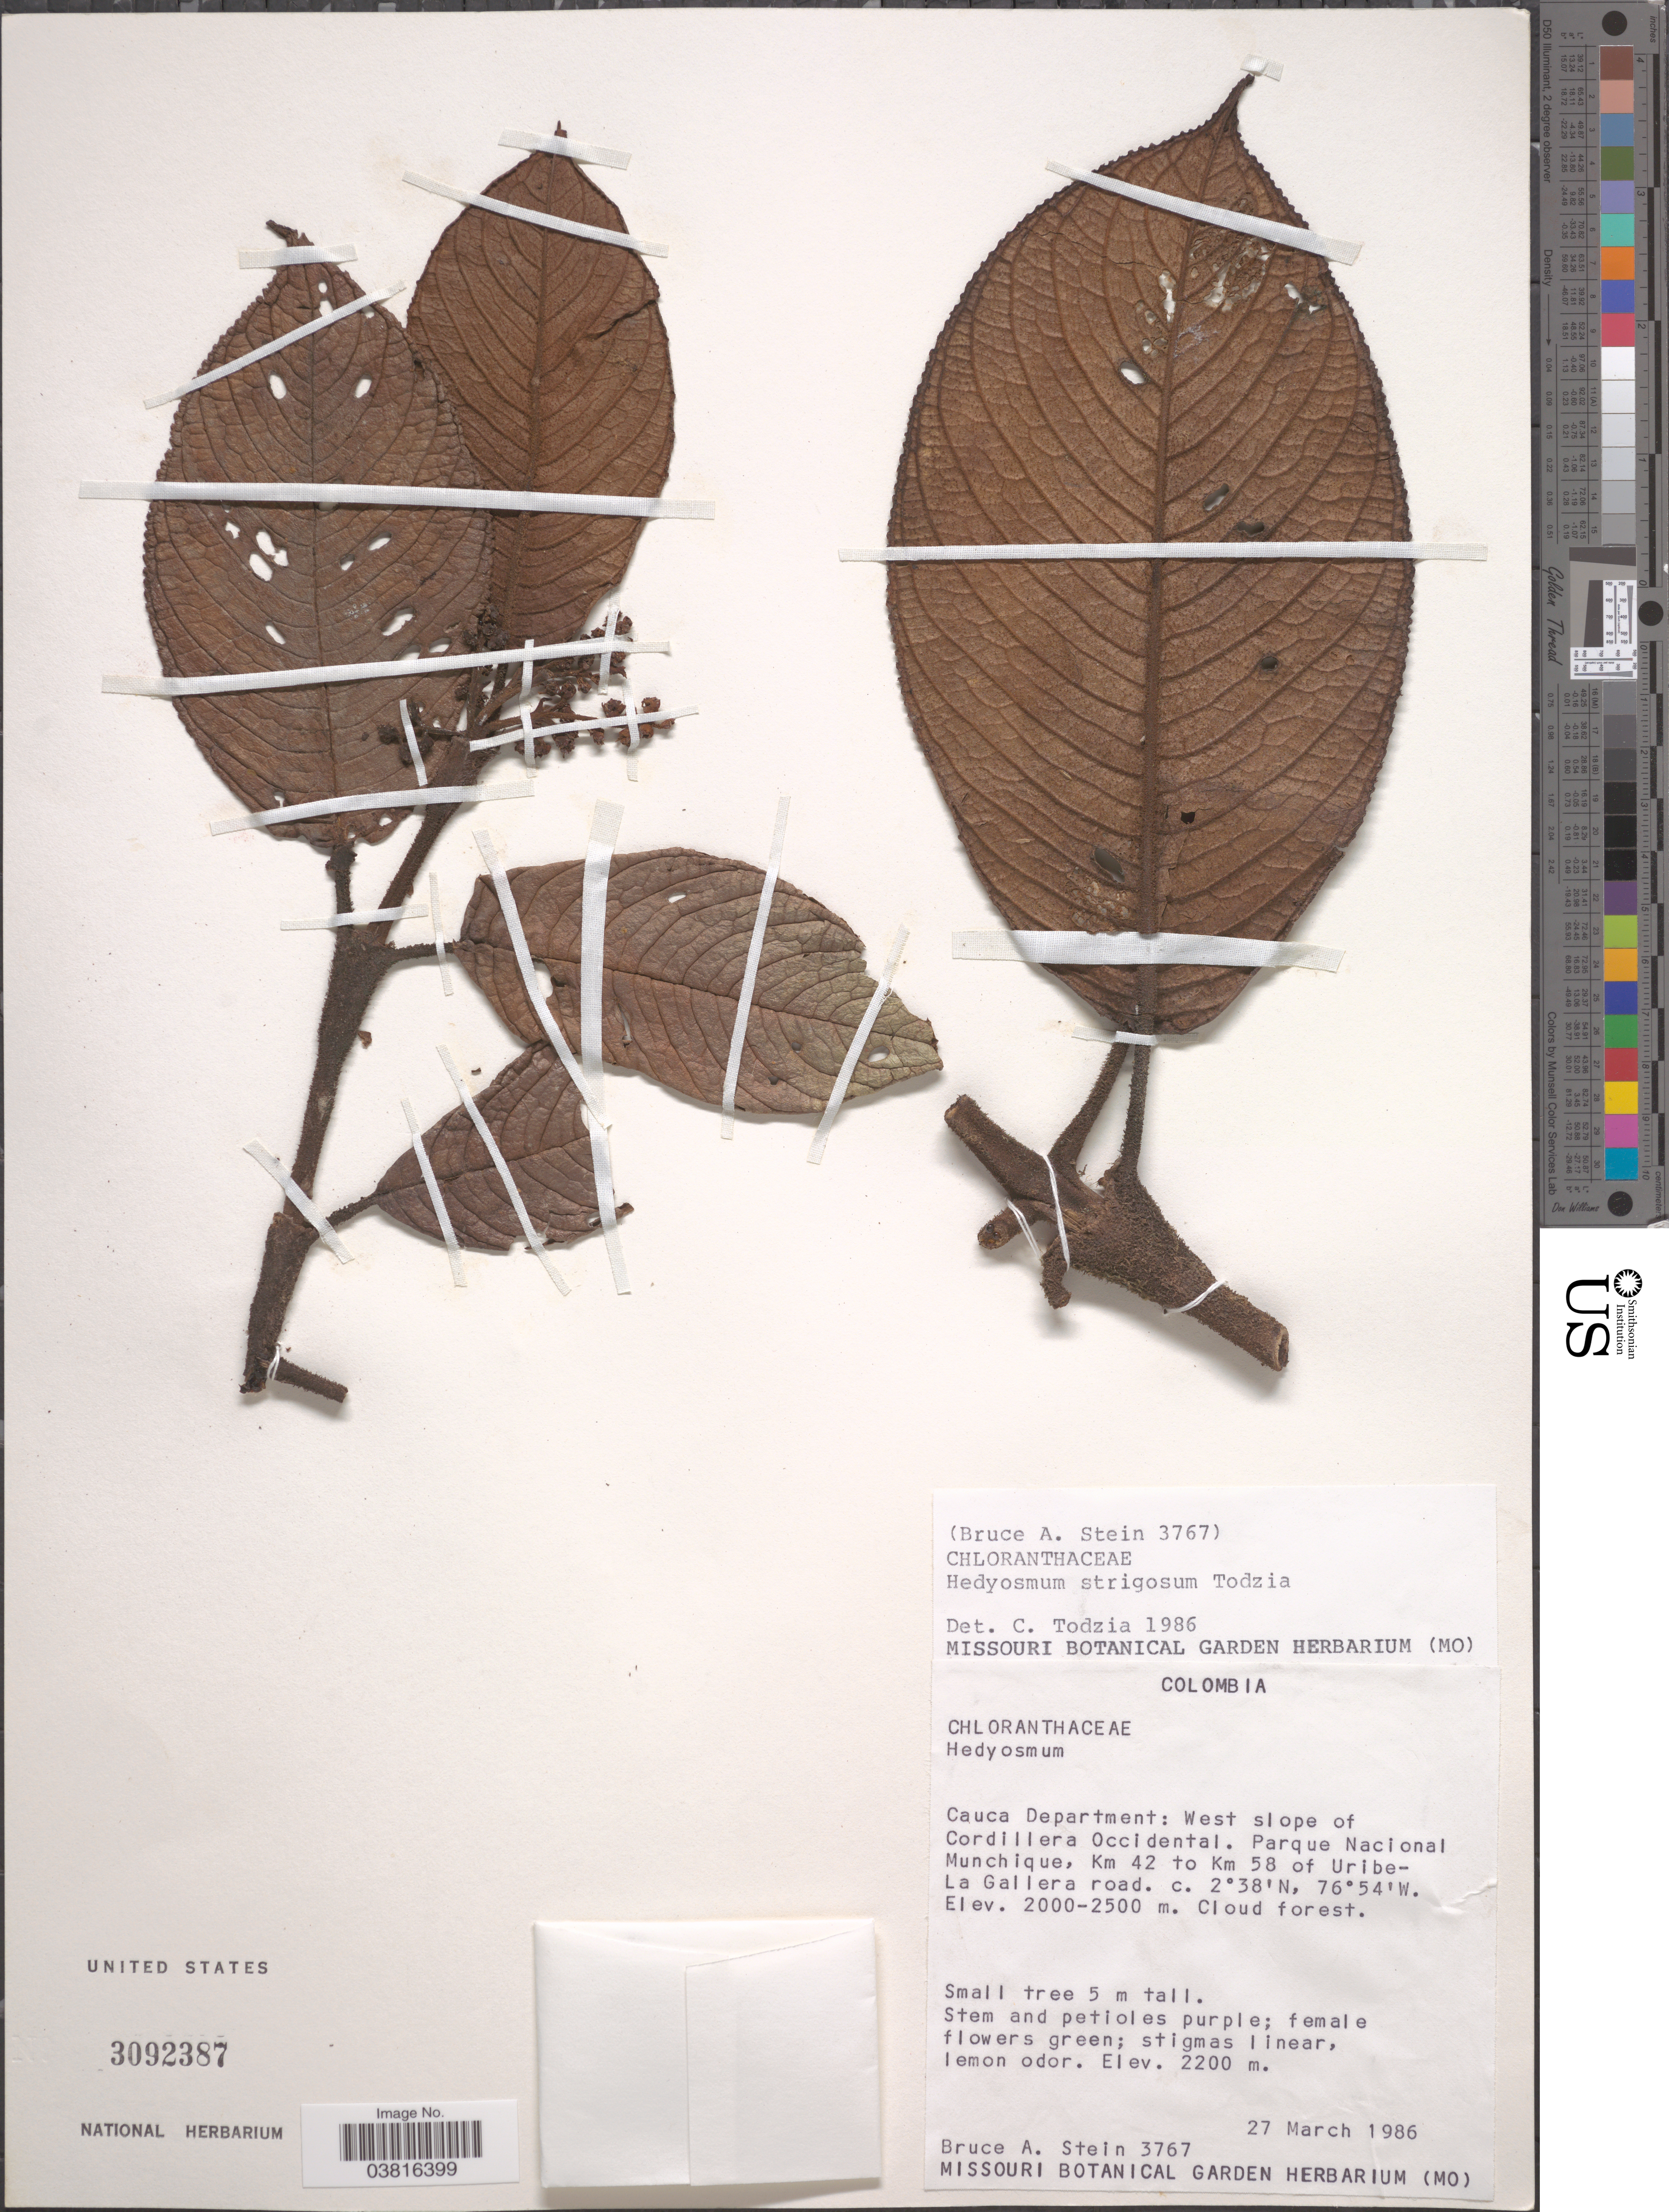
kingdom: Plantae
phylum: Tracheophyta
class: Magnoliopsida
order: Chloranthales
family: Chloranthaceae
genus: Hedyosmum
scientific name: Hedyosmum strigosum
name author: Todzia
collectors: B. A. Stein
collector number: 3767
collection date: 1986-03-27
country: Colombia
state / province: Cauca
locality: Cauca Department: West slope of Cordillera Occidental. Parque Nacional Munchique, Km 42 to Km 58 of Uribe-La Gallera road.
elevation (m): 2000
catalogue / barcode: US 3092387